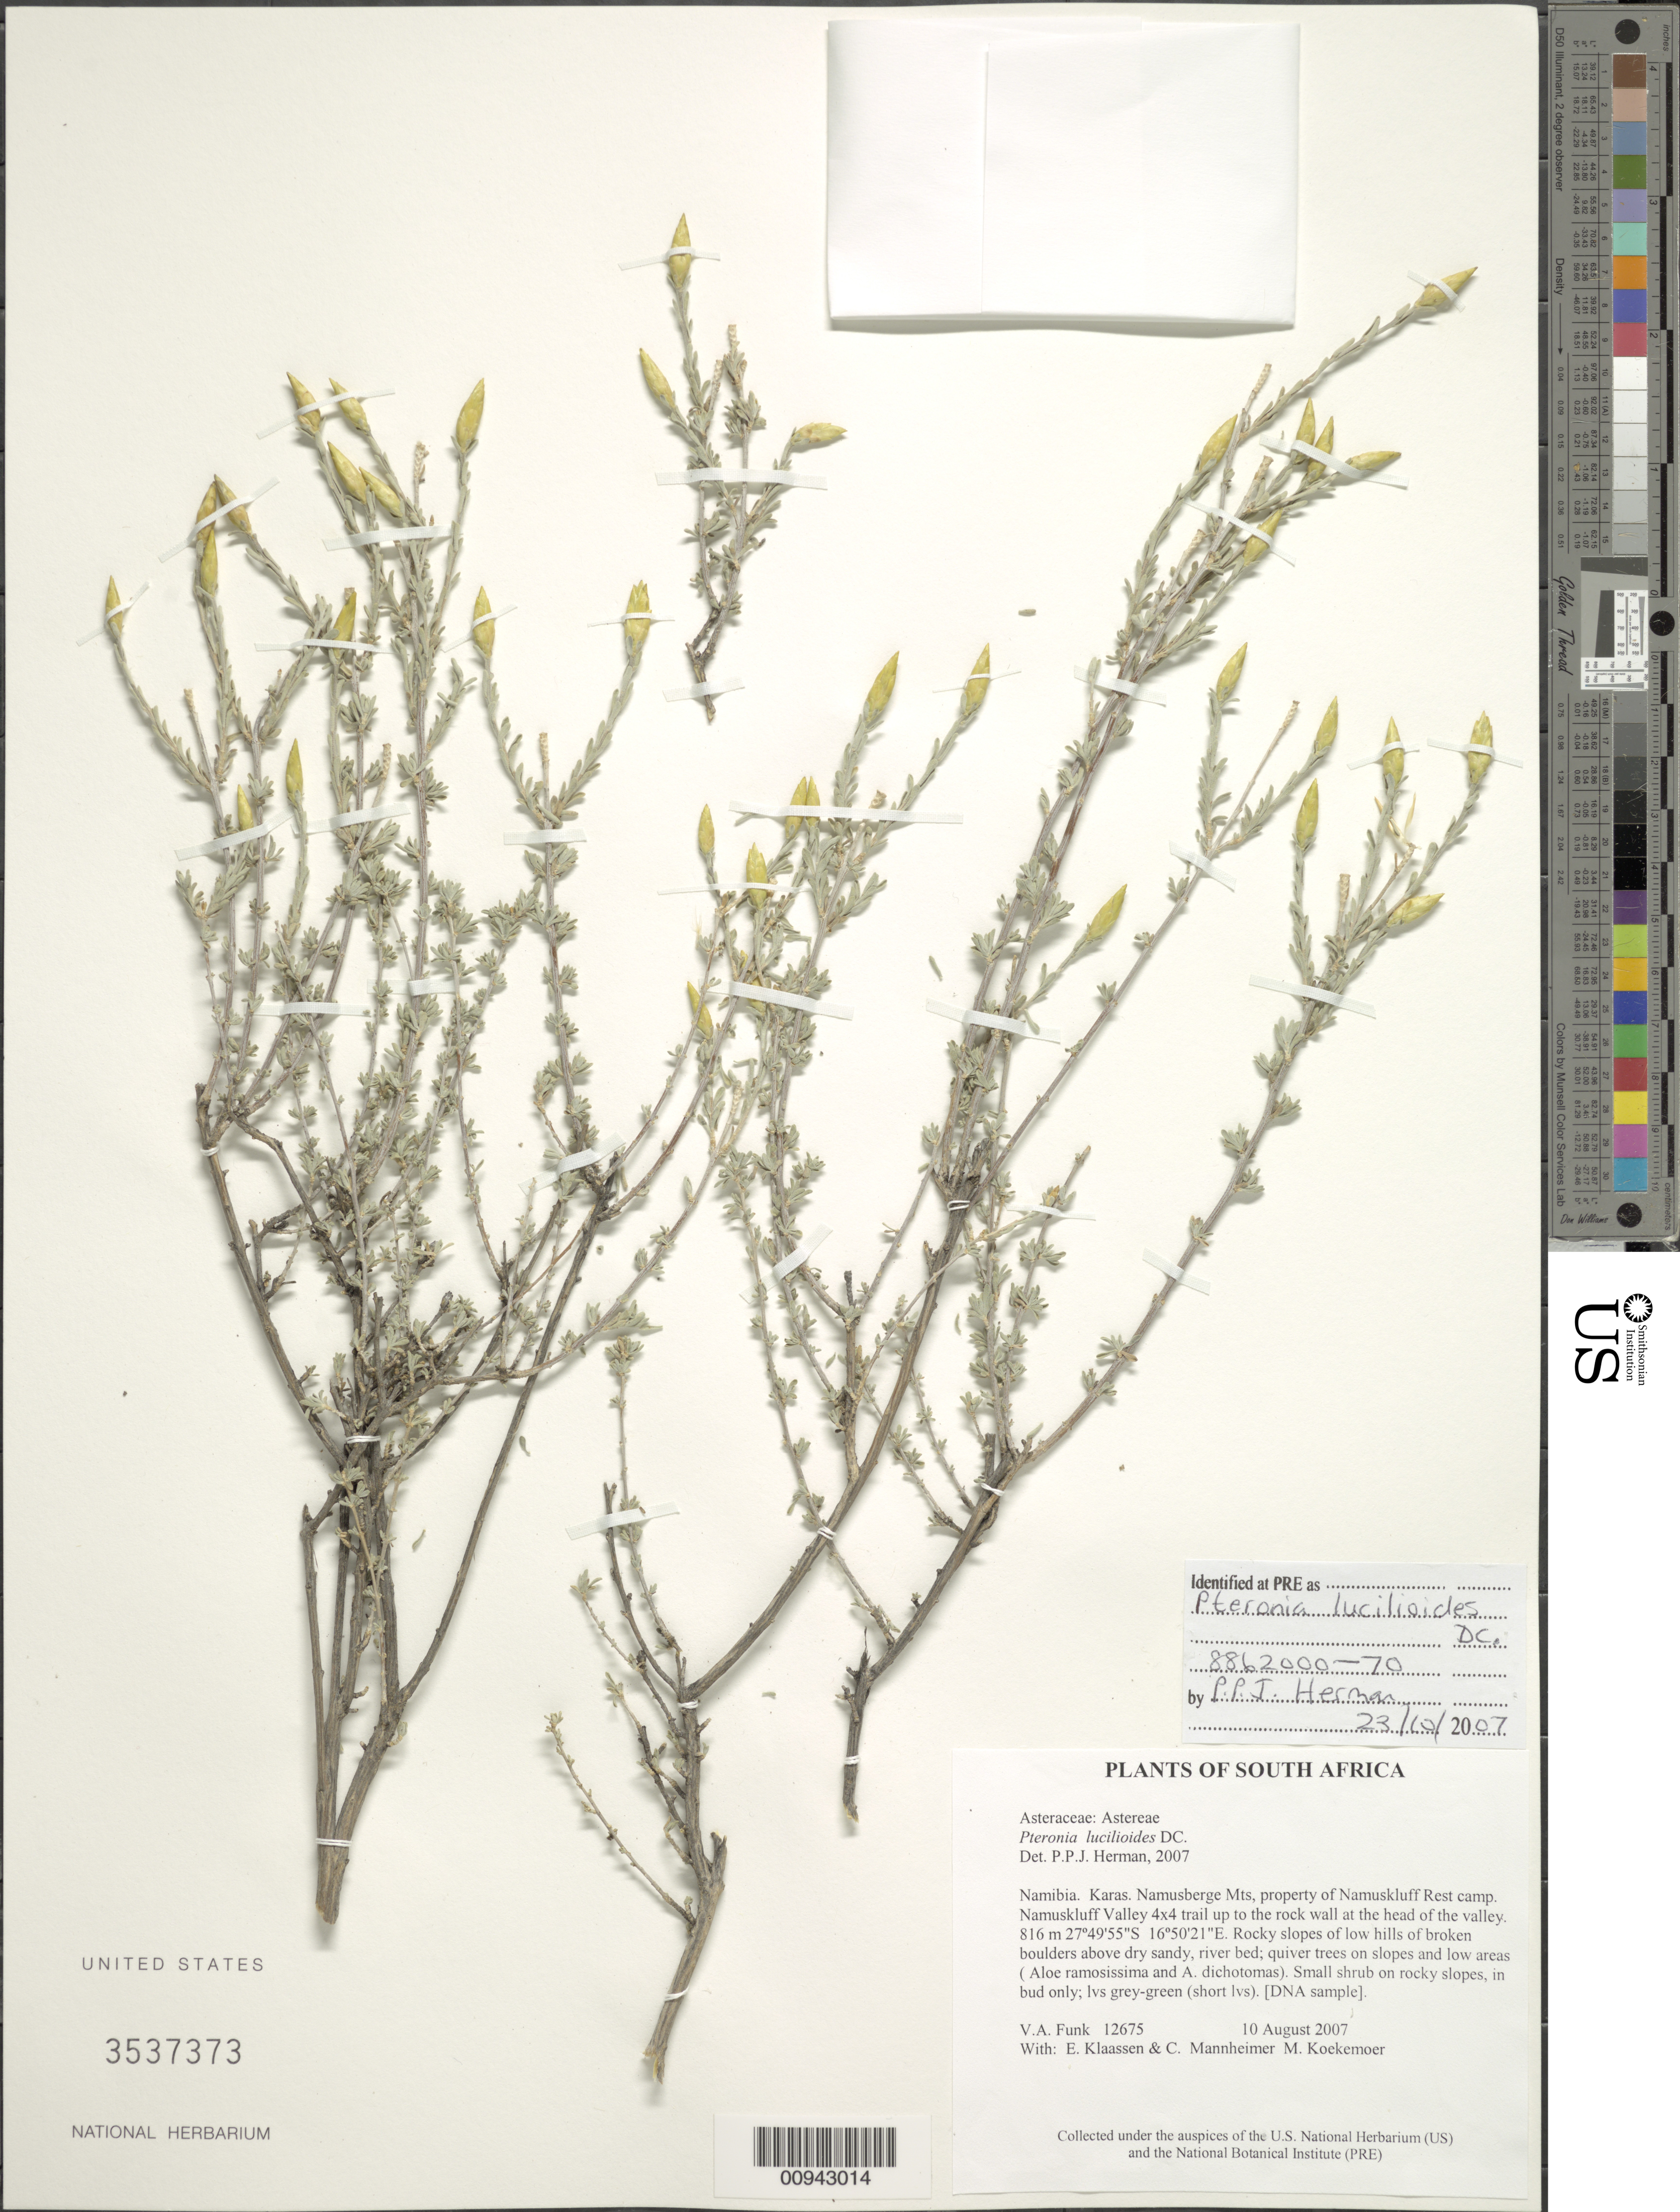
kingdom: Plantae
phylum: Tracheophyta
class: Magnoliopsida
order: Asterales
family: Asteraceae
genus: Pteronia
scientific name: Pteronia lucilioides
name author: DC.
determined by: Herman, P. P. J.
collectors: V. Funk, M. Koekemoer, E. S. Klaassen & C. A. Mannheimer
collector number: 12675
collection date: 2007-08-10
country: Namibia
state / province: Karas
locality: Namusberge Mts, property of Namuskluff Rest camp. Namuskluff Valley 4x4 trail up to the rock wall at the head of the valley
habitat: Rocky slopes of low hills of broken boulders above dry sandy, river bed; quiver trees on slopes and low areas ( Aloe ramosissima and A. dichotomas)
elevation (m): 816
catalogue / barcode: US 3537373